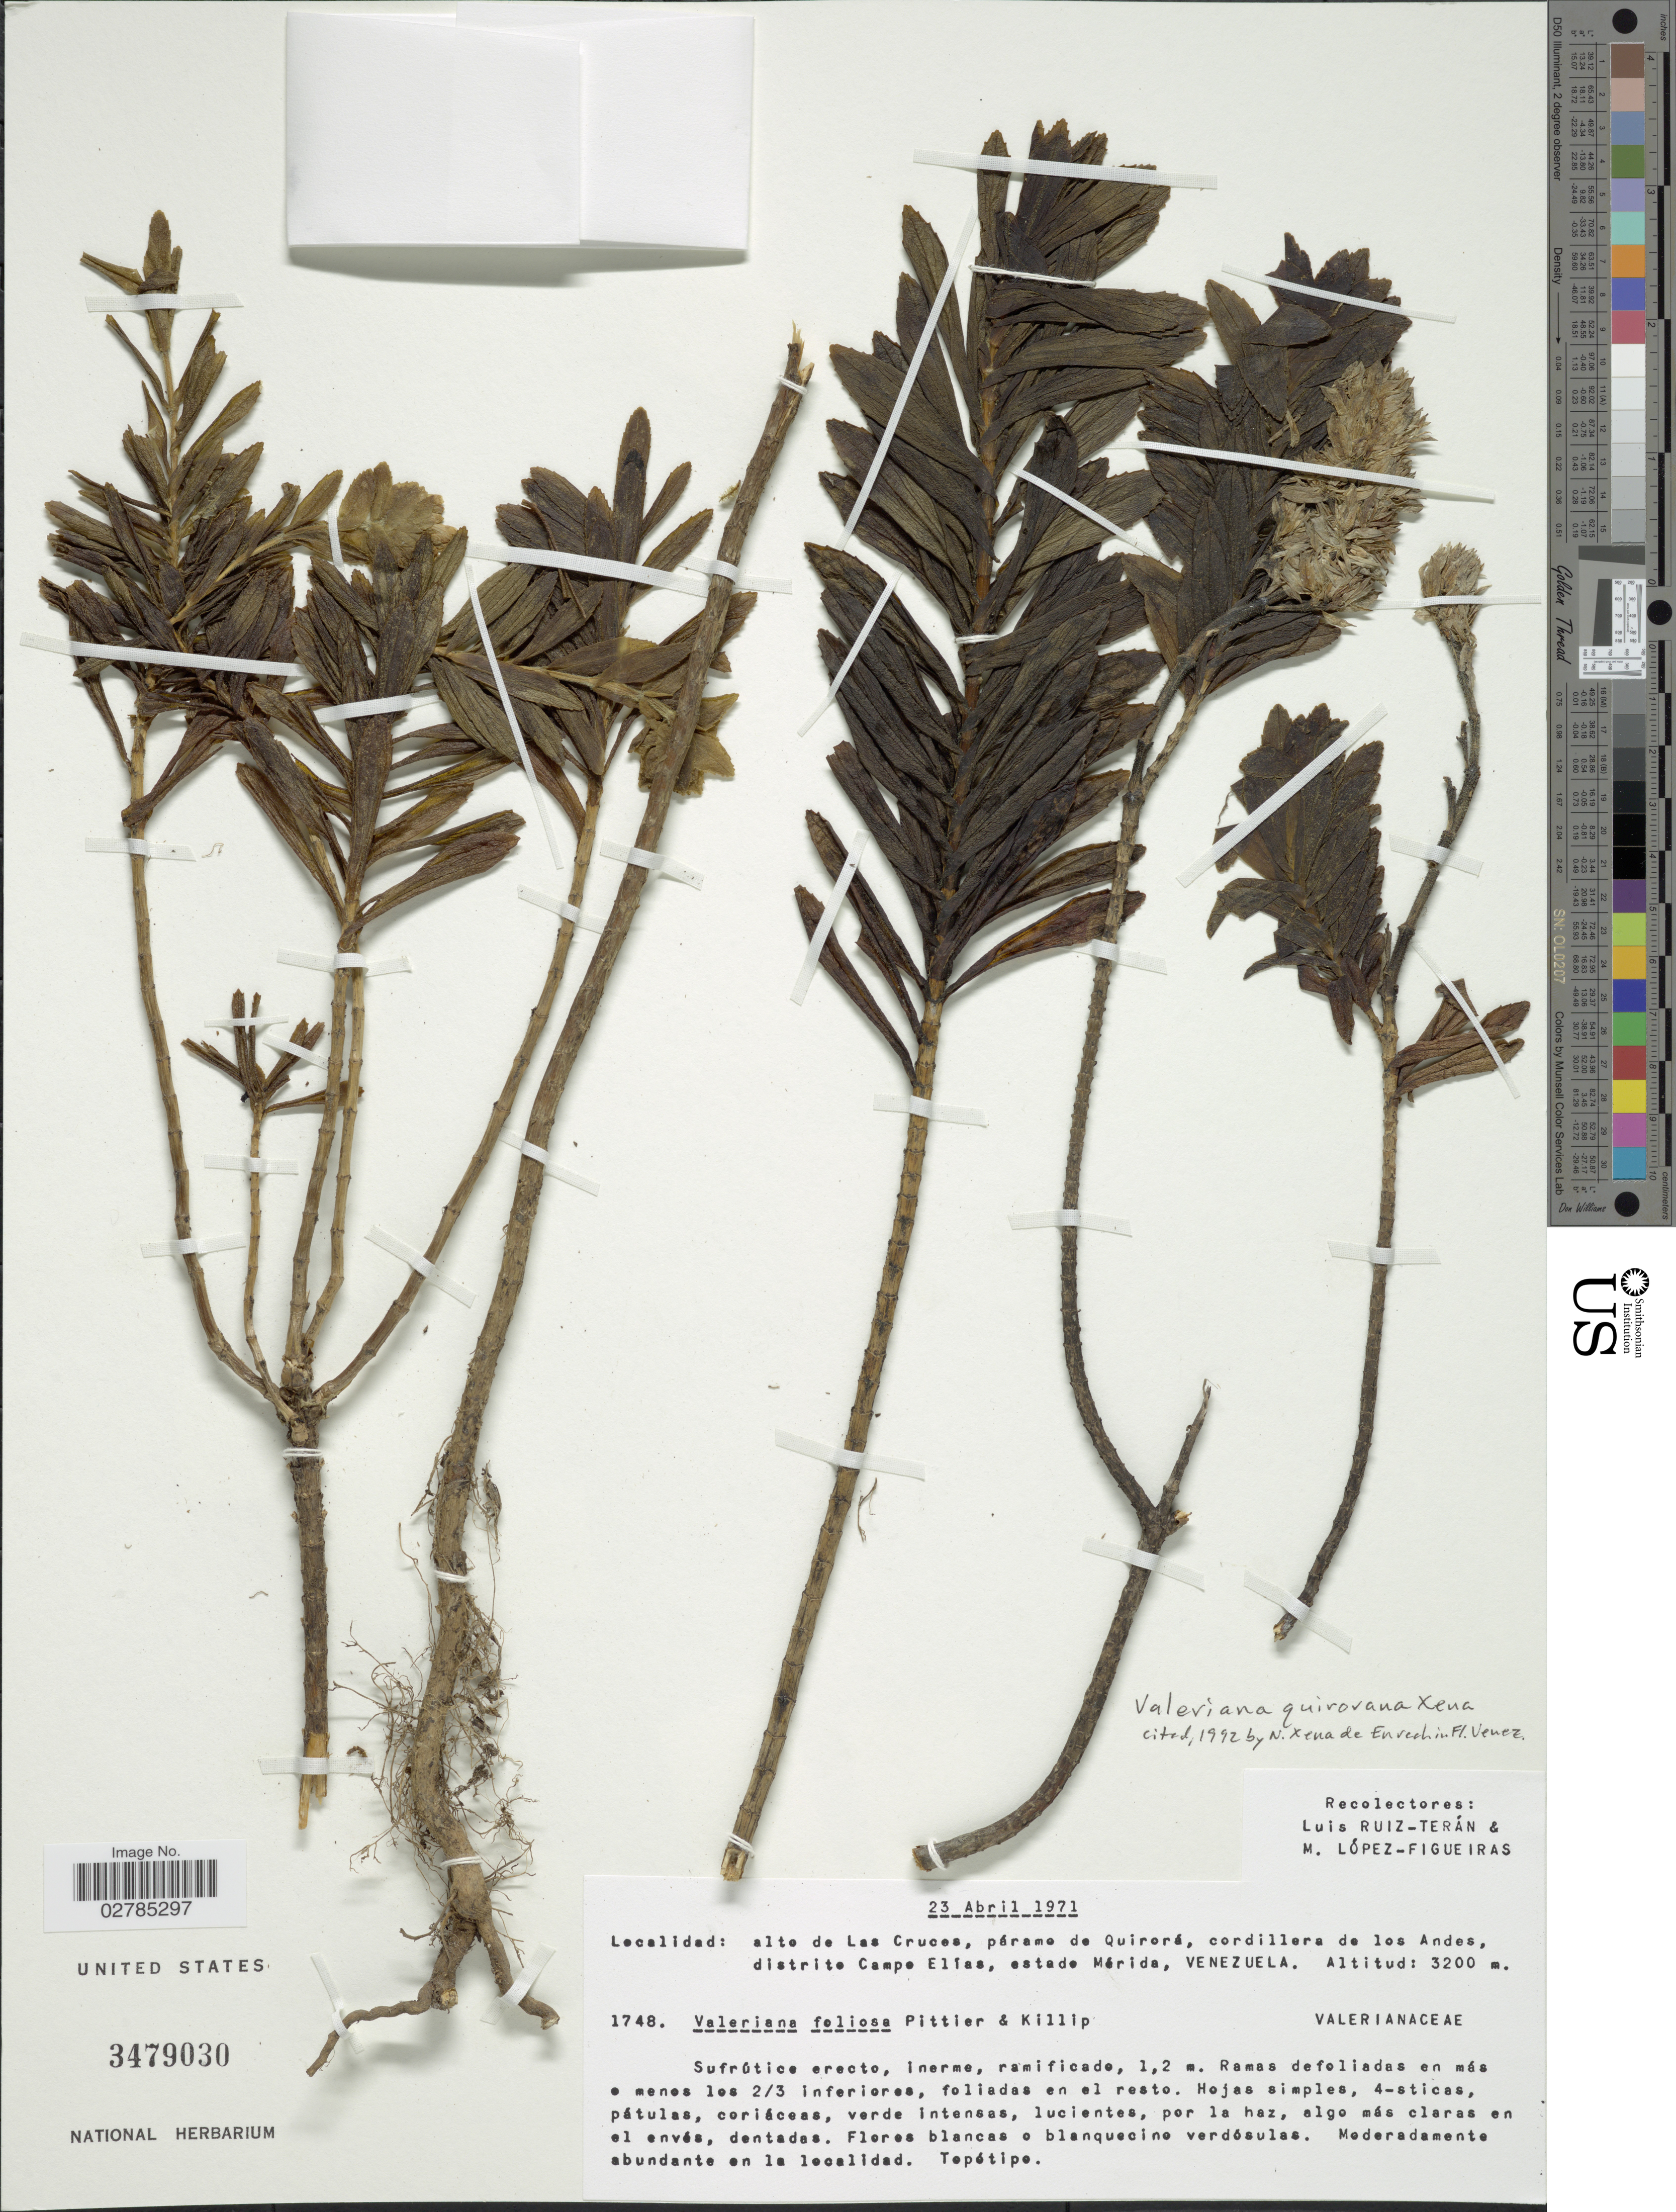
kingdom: Plantae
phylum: Tracheophyta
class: Magnoliopsida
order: Dipsacales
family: Caprifoliaceae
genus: Valeriana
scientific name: Valeriana quirorana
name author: Xena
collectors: L. E. Ruíz-Terán & M. Lopéz-F.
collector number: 1748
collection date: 1971-04-23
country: Venezuela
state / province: Mérida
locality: Alto de Las Cruces, páramo de Quirorá, cordillera de los Andes, distrito Campo Elías.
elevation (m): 3200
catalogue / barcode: US 3479030